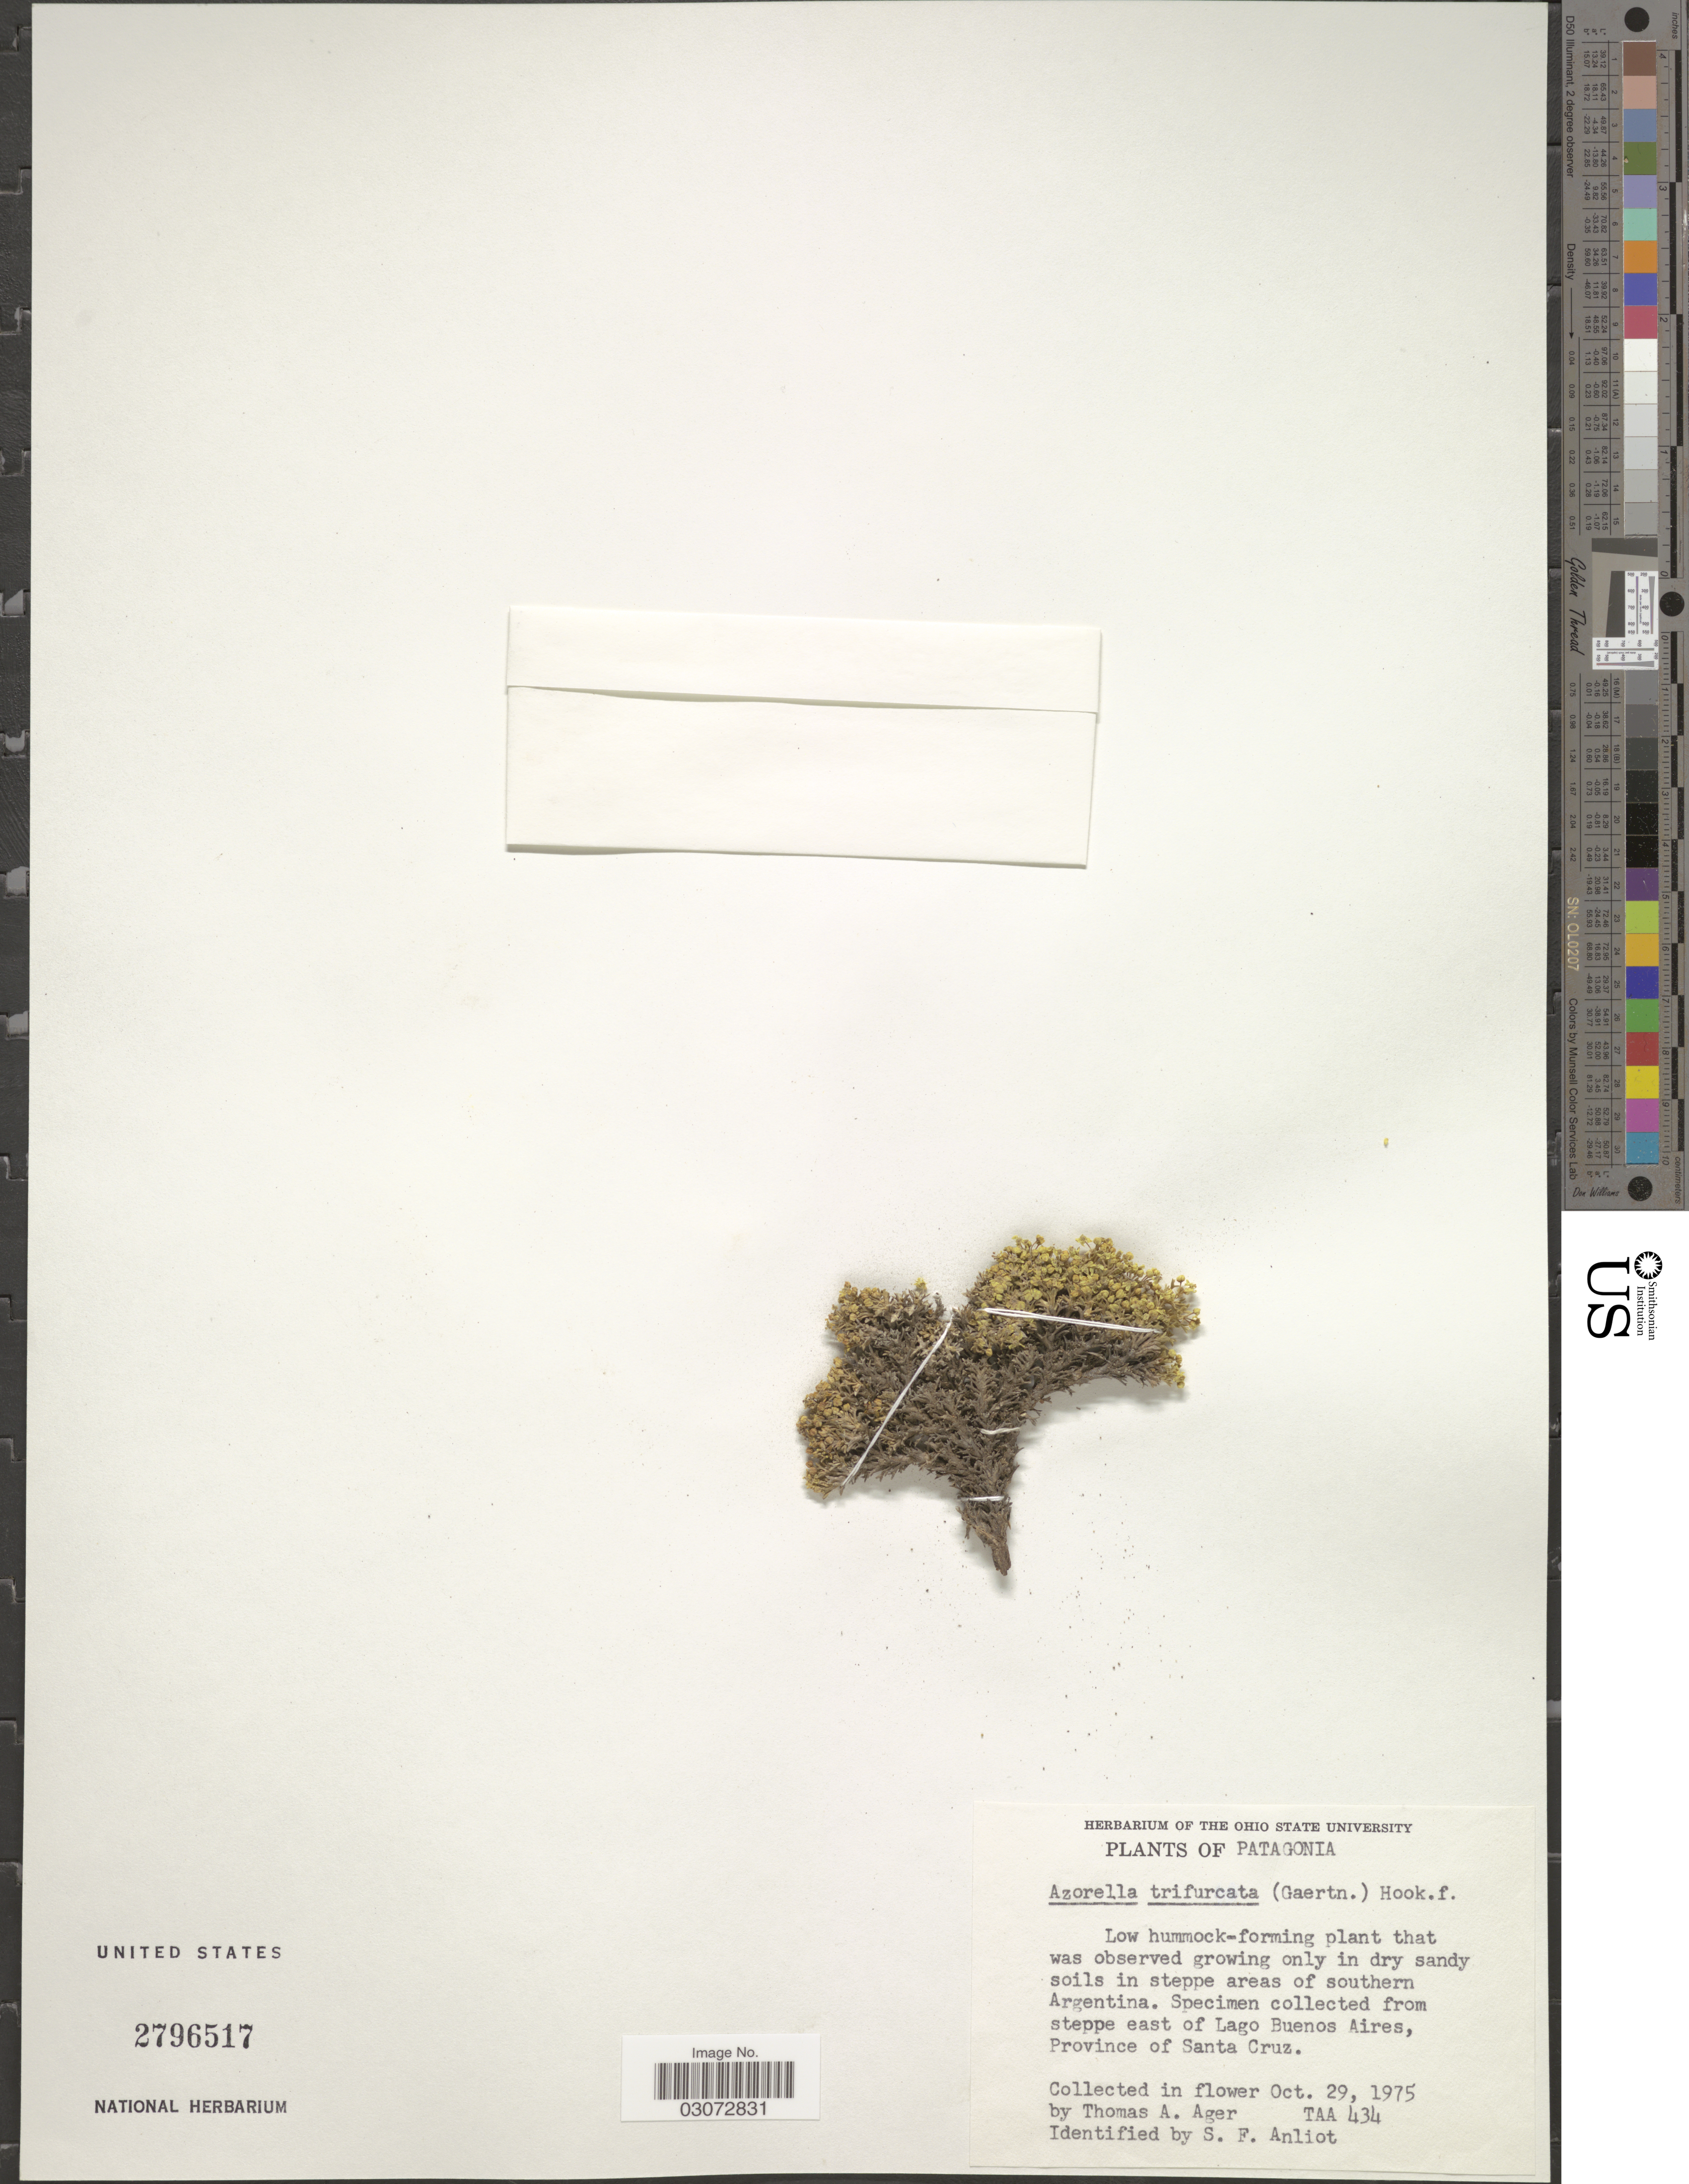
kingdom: Plantae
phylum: Tracheophyta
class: Magnoliopsida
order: Apiales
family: Apiaceae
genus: Azorella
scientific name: Azorella trifurcata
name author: (Gaertn.) Pers.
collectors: T. A. Ager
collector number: TAA 434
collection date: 1975-10-29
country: Argentina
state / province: Santa Cruz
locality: Patagonia. Southern argentina. East of Lago Buenos Aires.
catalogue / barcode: US 2796517